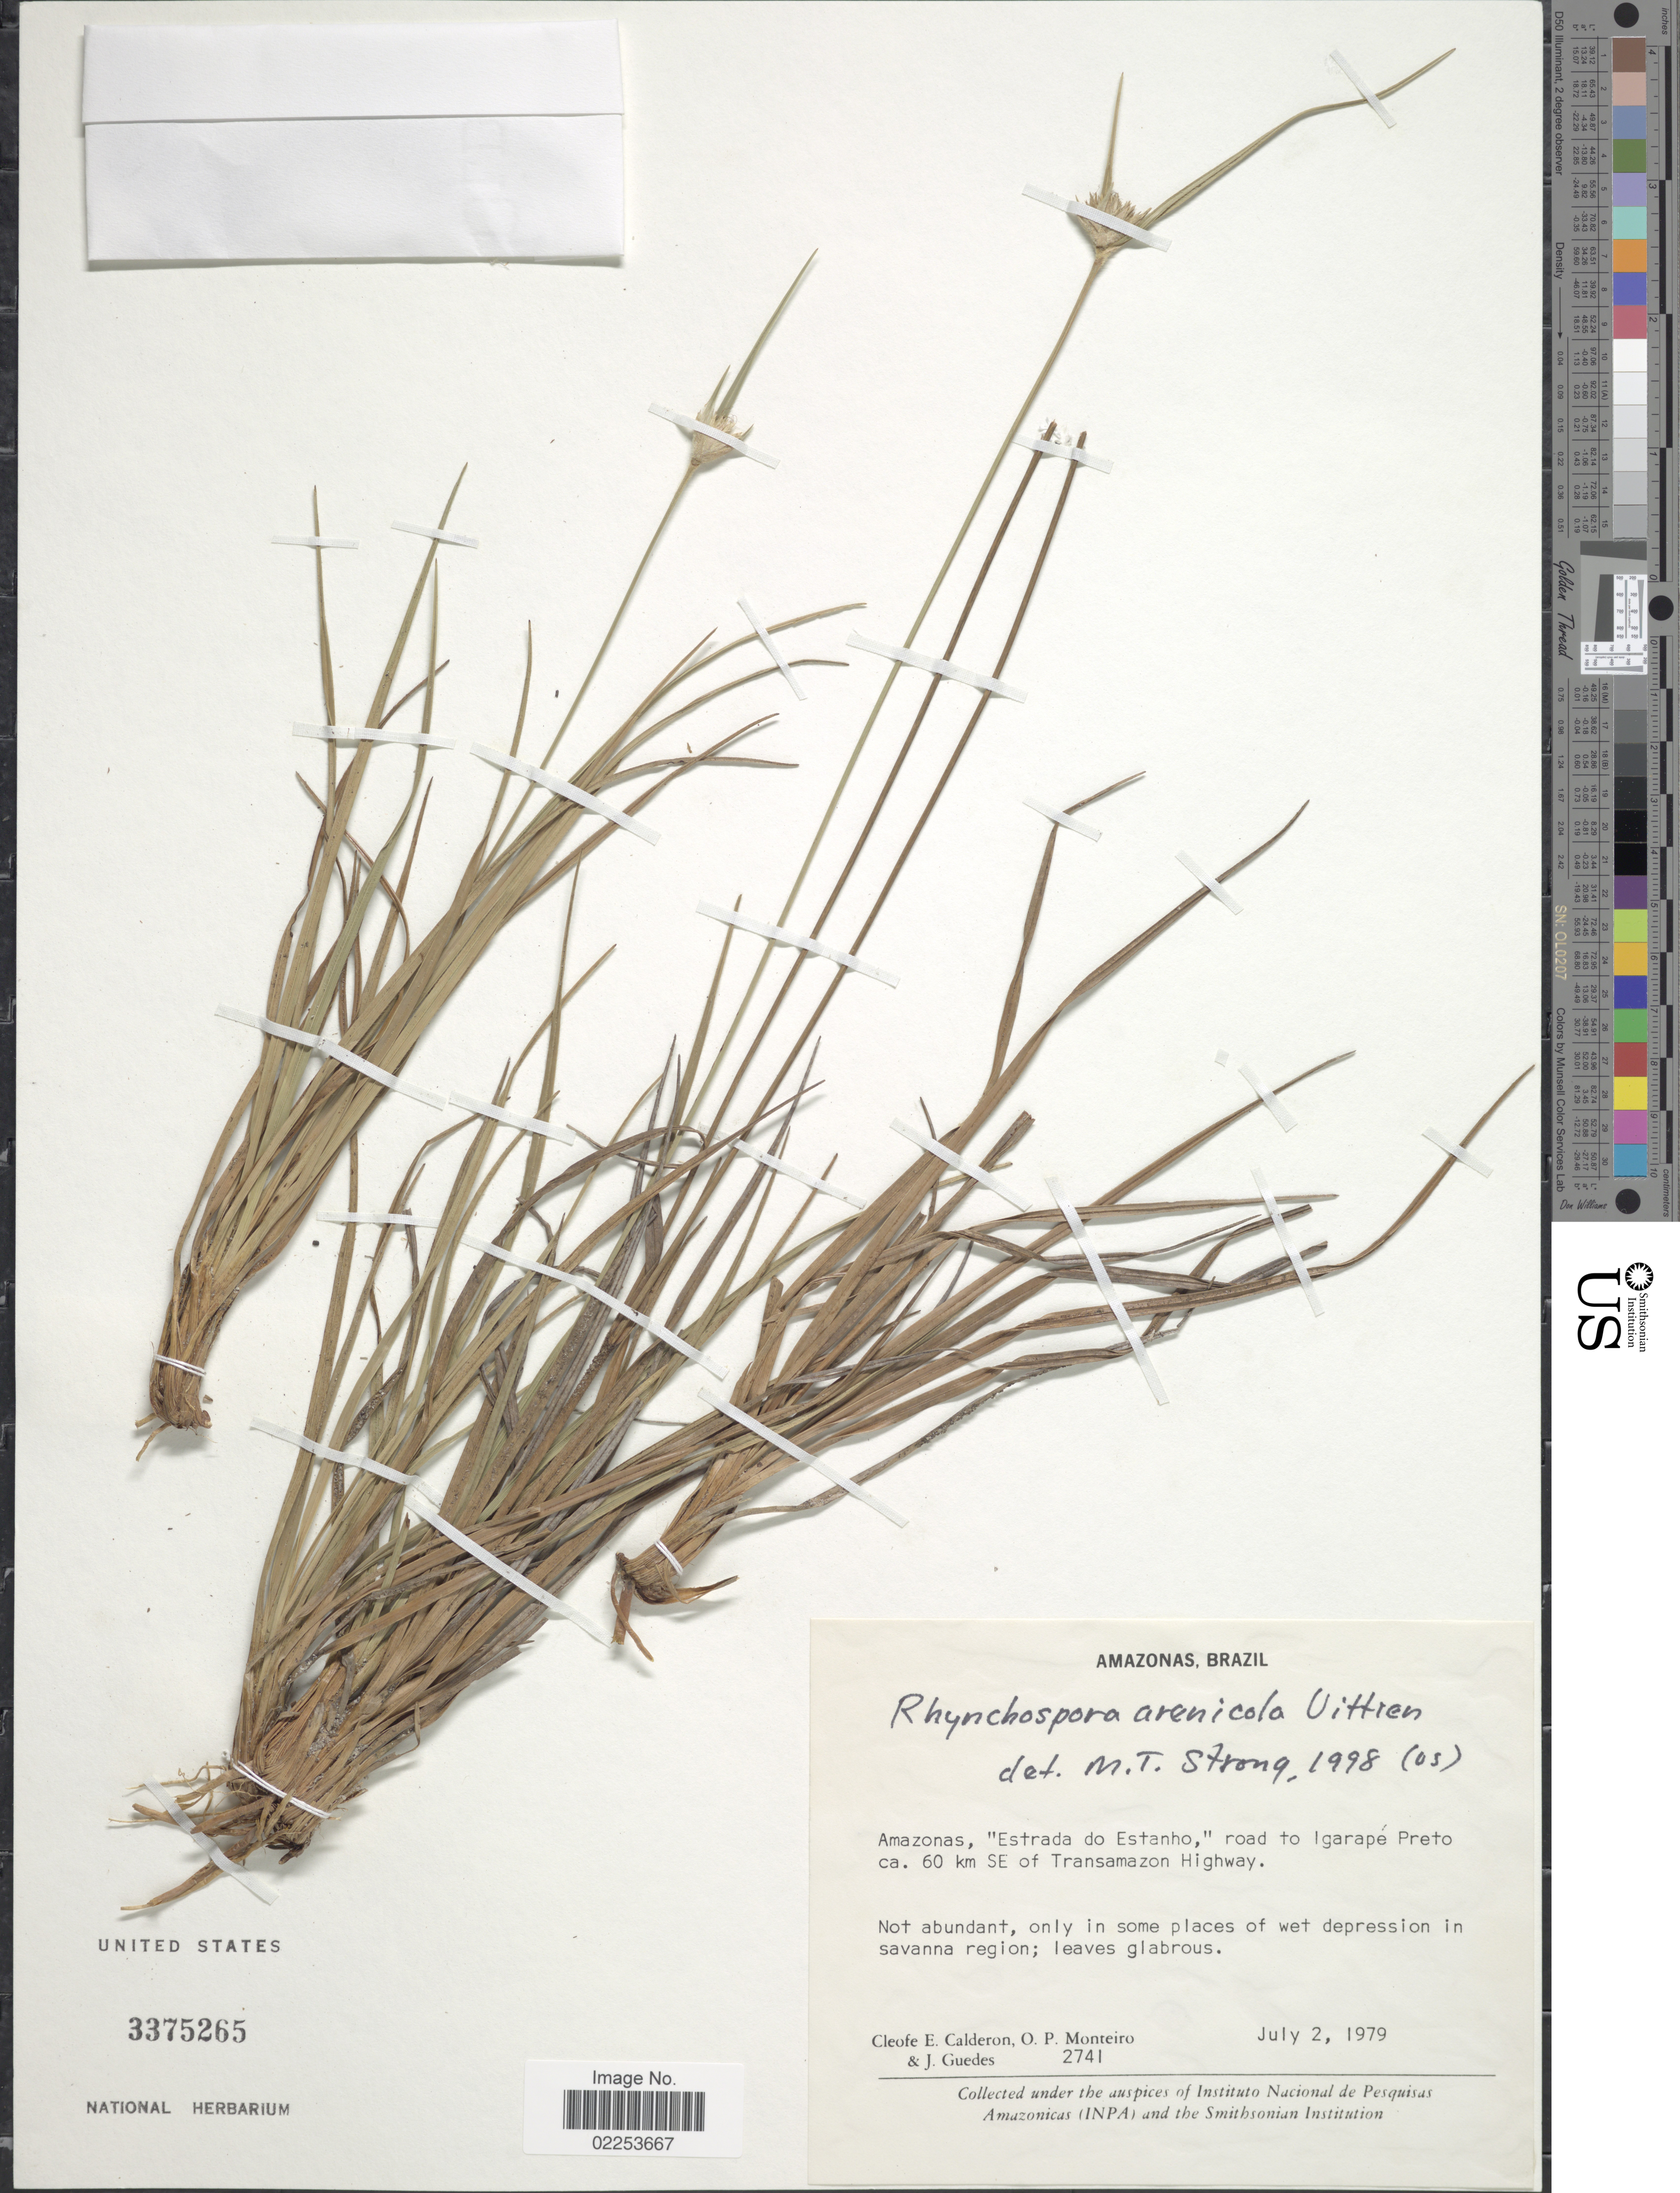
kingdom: Plantae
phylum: Tracheophyta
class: Liliopsida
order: Poales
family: Cyperaceae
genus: Rhynchospora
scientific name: Rhynchospora arenicola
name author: Uittien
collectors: C. E. Calderón, O. P. Monteiro & J. Guedes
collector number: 2741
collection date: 1979-07-02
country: Colombia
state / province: Amazônas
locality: Amazonas,"Estrada d Estanho," road to Igarape Preto ca. 60 km SE of Transamazon Highway.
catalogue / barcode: US 3375265